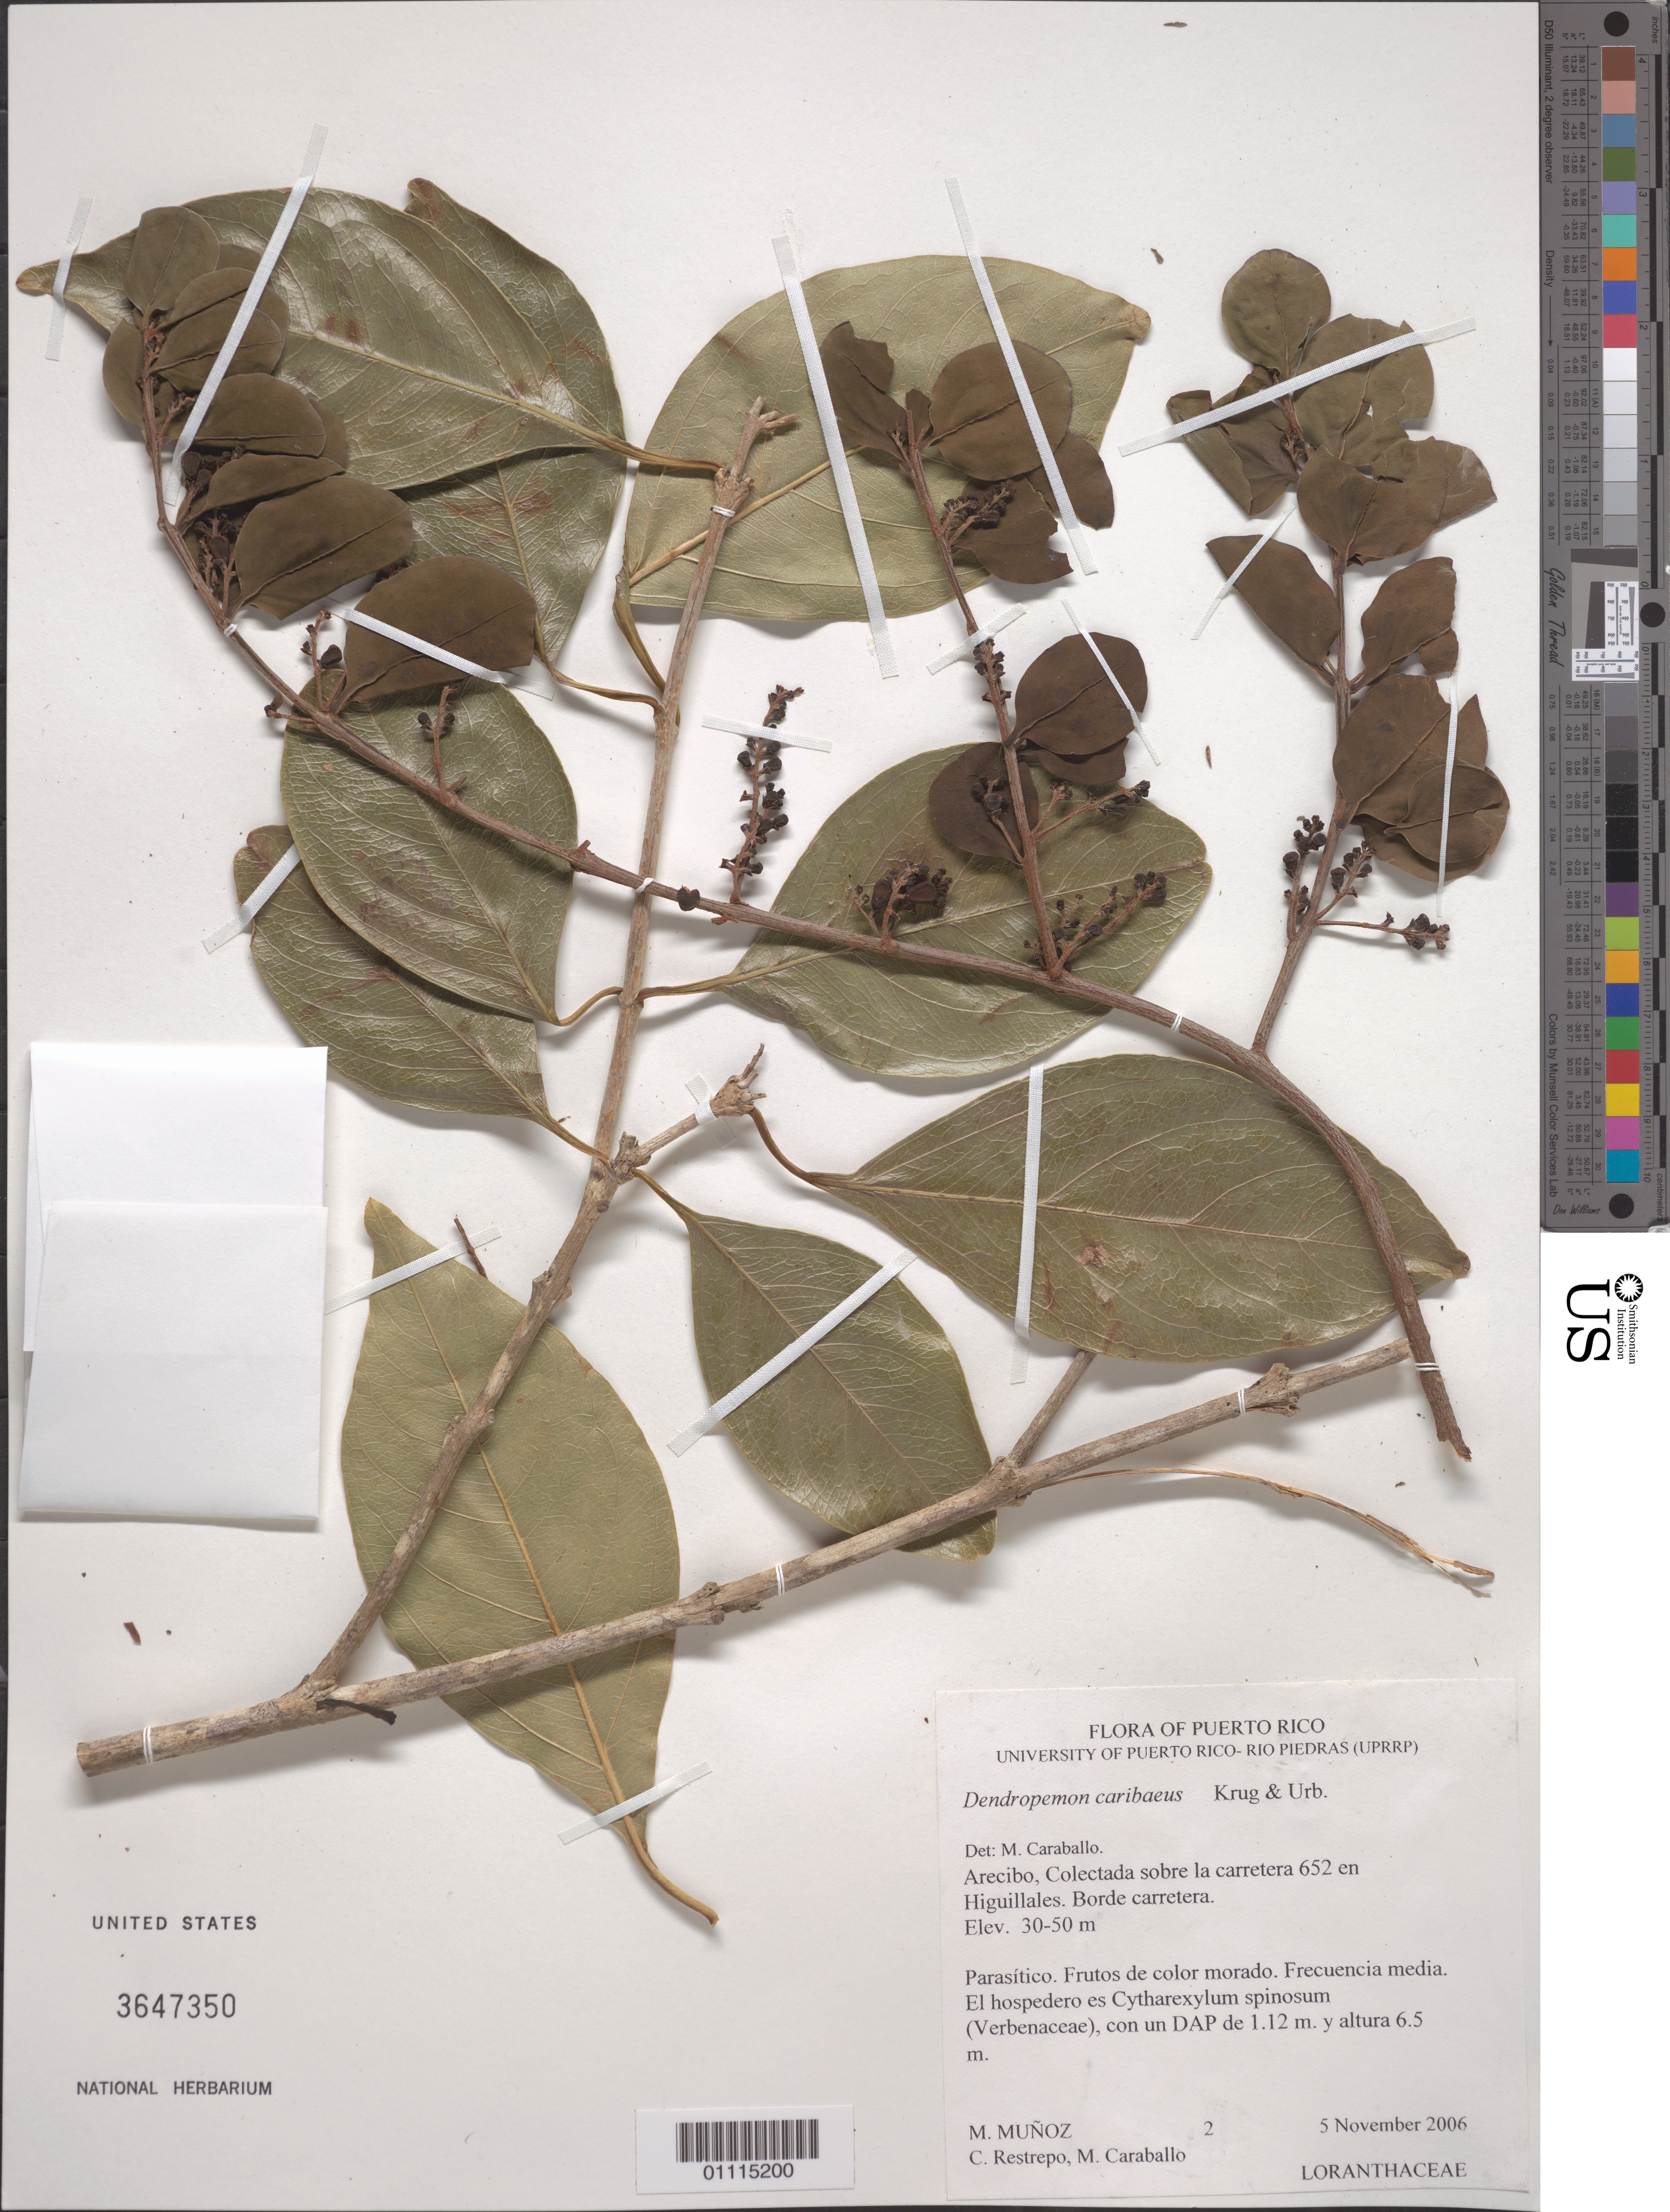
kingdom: Plantae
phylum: Tracheophyta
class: Magnoliopsida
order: Santalales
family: Loranthaceae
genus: Dendropemon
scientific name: Dendropemon caribaeus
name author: Krug & Urb.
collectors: M. Muñoz, C. Restrepo & M. Caraballo-Ortiz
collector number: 2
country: Puerto Rico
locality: Arecibo, sobre la carretera 652 en Higuillales.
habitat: El hospedero es Cyatharexylum spinosum con un DAP de 1.12 m y altura 6.5 m.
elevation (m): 30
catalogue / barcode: US 3647350